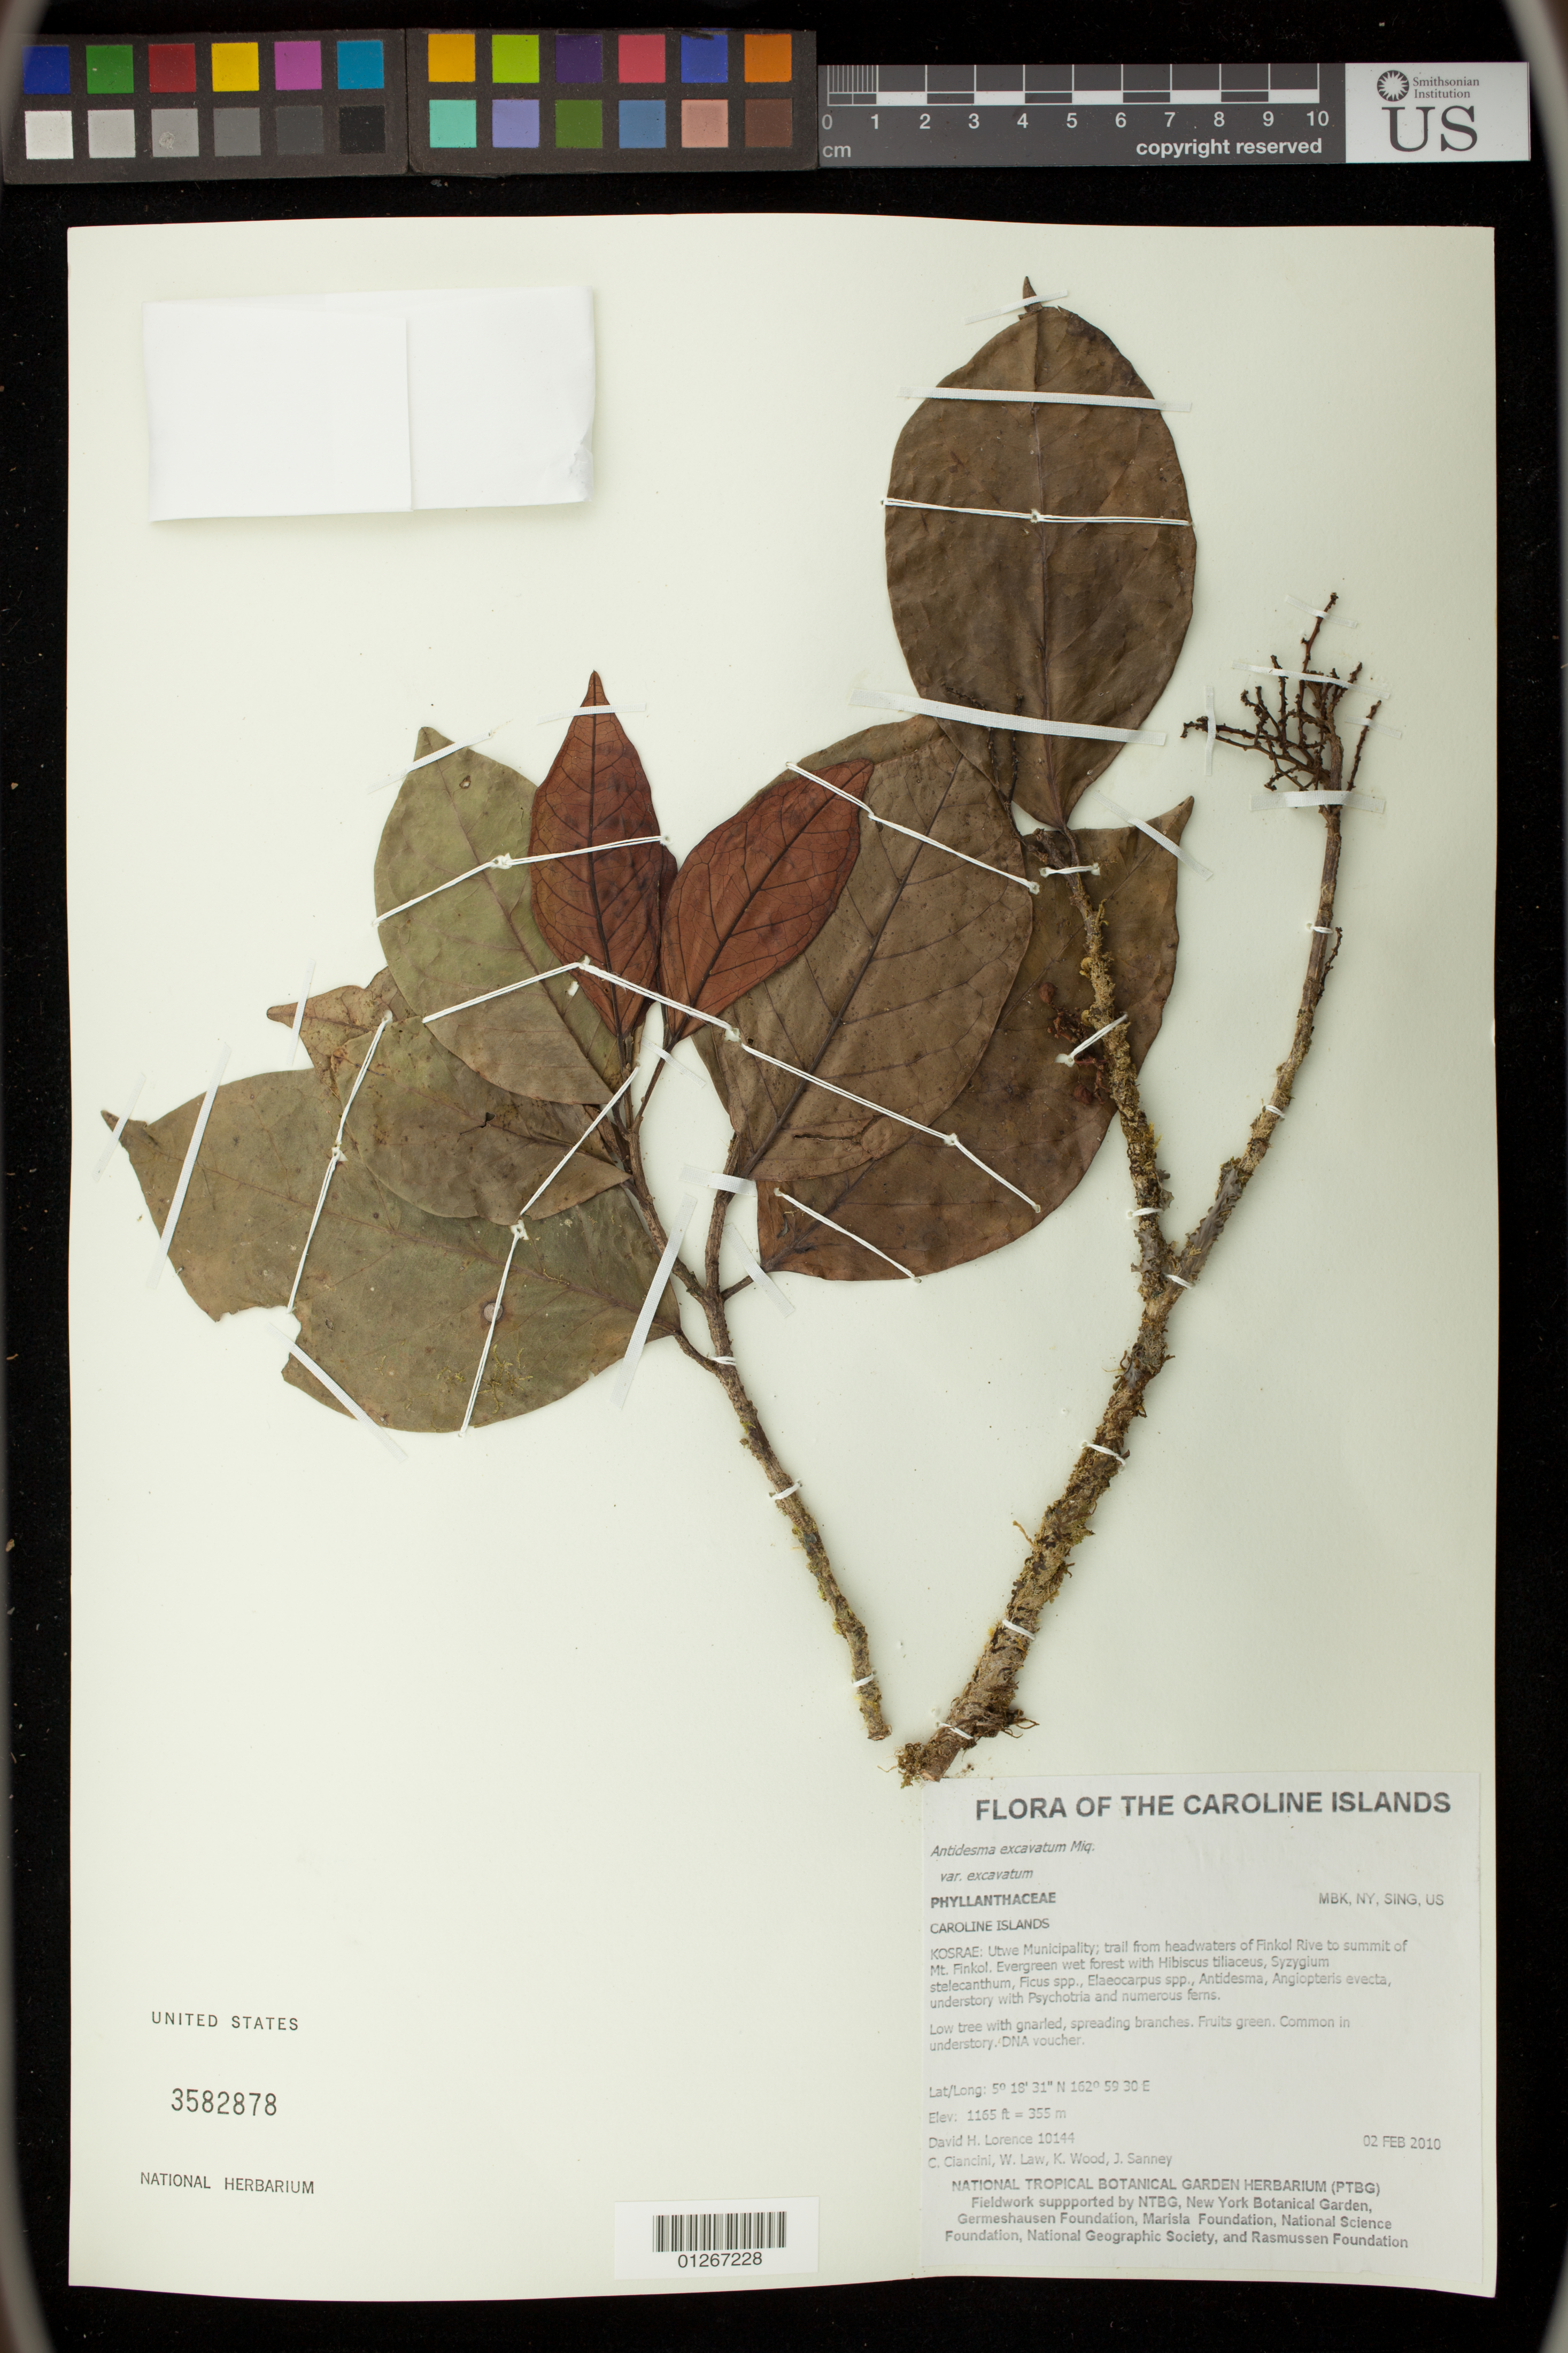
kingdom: Plantae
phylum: Tracheophyta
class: Magnoliopsida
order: Malpighiales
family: Phyllanthaceae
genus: Antidesma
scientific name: Antidesma excavatum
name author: Miq.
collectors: D. Lorence, C. Ciancini, W. Law, K. R. Wood & J. Sanney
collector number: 10144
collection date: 2010-02-02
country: Micronesia, Federated States of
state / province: Kosrae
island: Kosrae [Kusaie]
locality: Utwe Municipality; trail from headwaters of Finkol Rive to summit of Mt. Finkol.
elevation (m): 355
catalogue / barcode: US 3582878